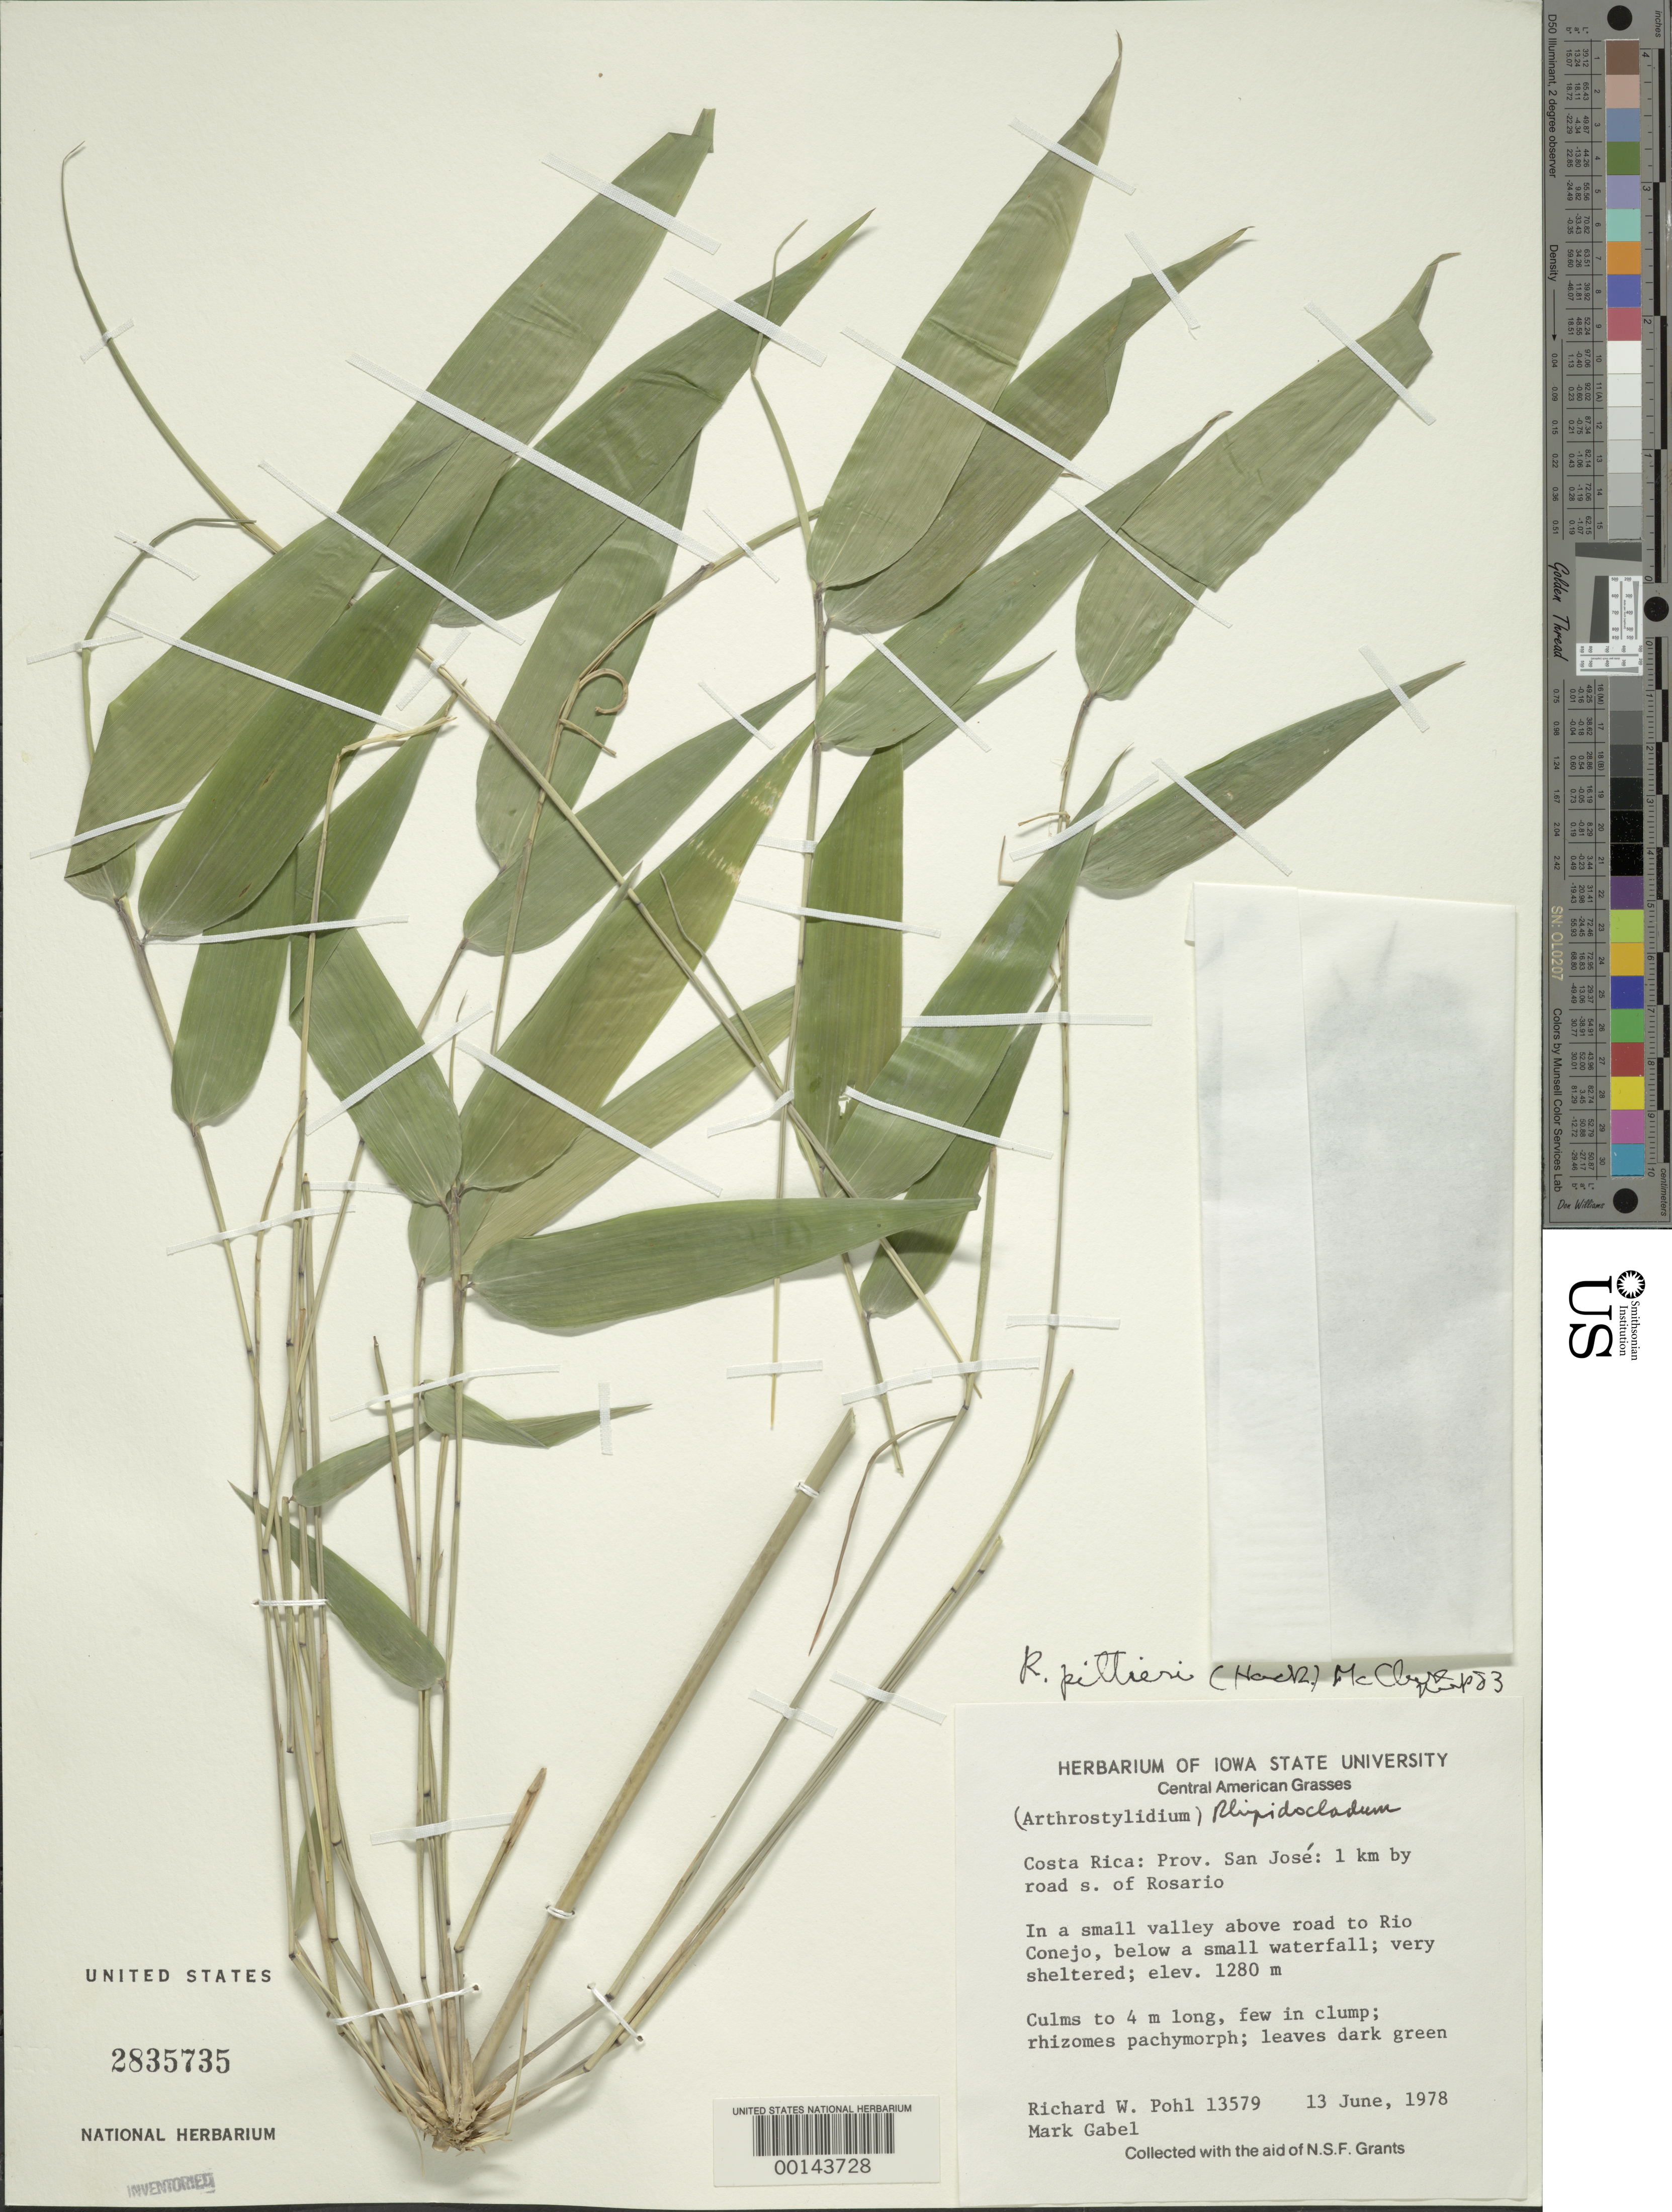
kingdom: Plantae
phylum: Tracheophyta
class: Liliopsida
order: Poales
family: Poaceae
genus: Rhipidocladum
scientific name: Rhipidocladum pittieri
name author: (J. Hack.) McClure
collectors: R. W. Pohl & M. Gabel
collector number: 13579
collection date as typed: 13 Jun 1978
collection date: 1978-06-13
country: Costa Rica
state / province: San José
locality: S. rosario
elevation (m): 1280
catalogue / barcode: US 2835735